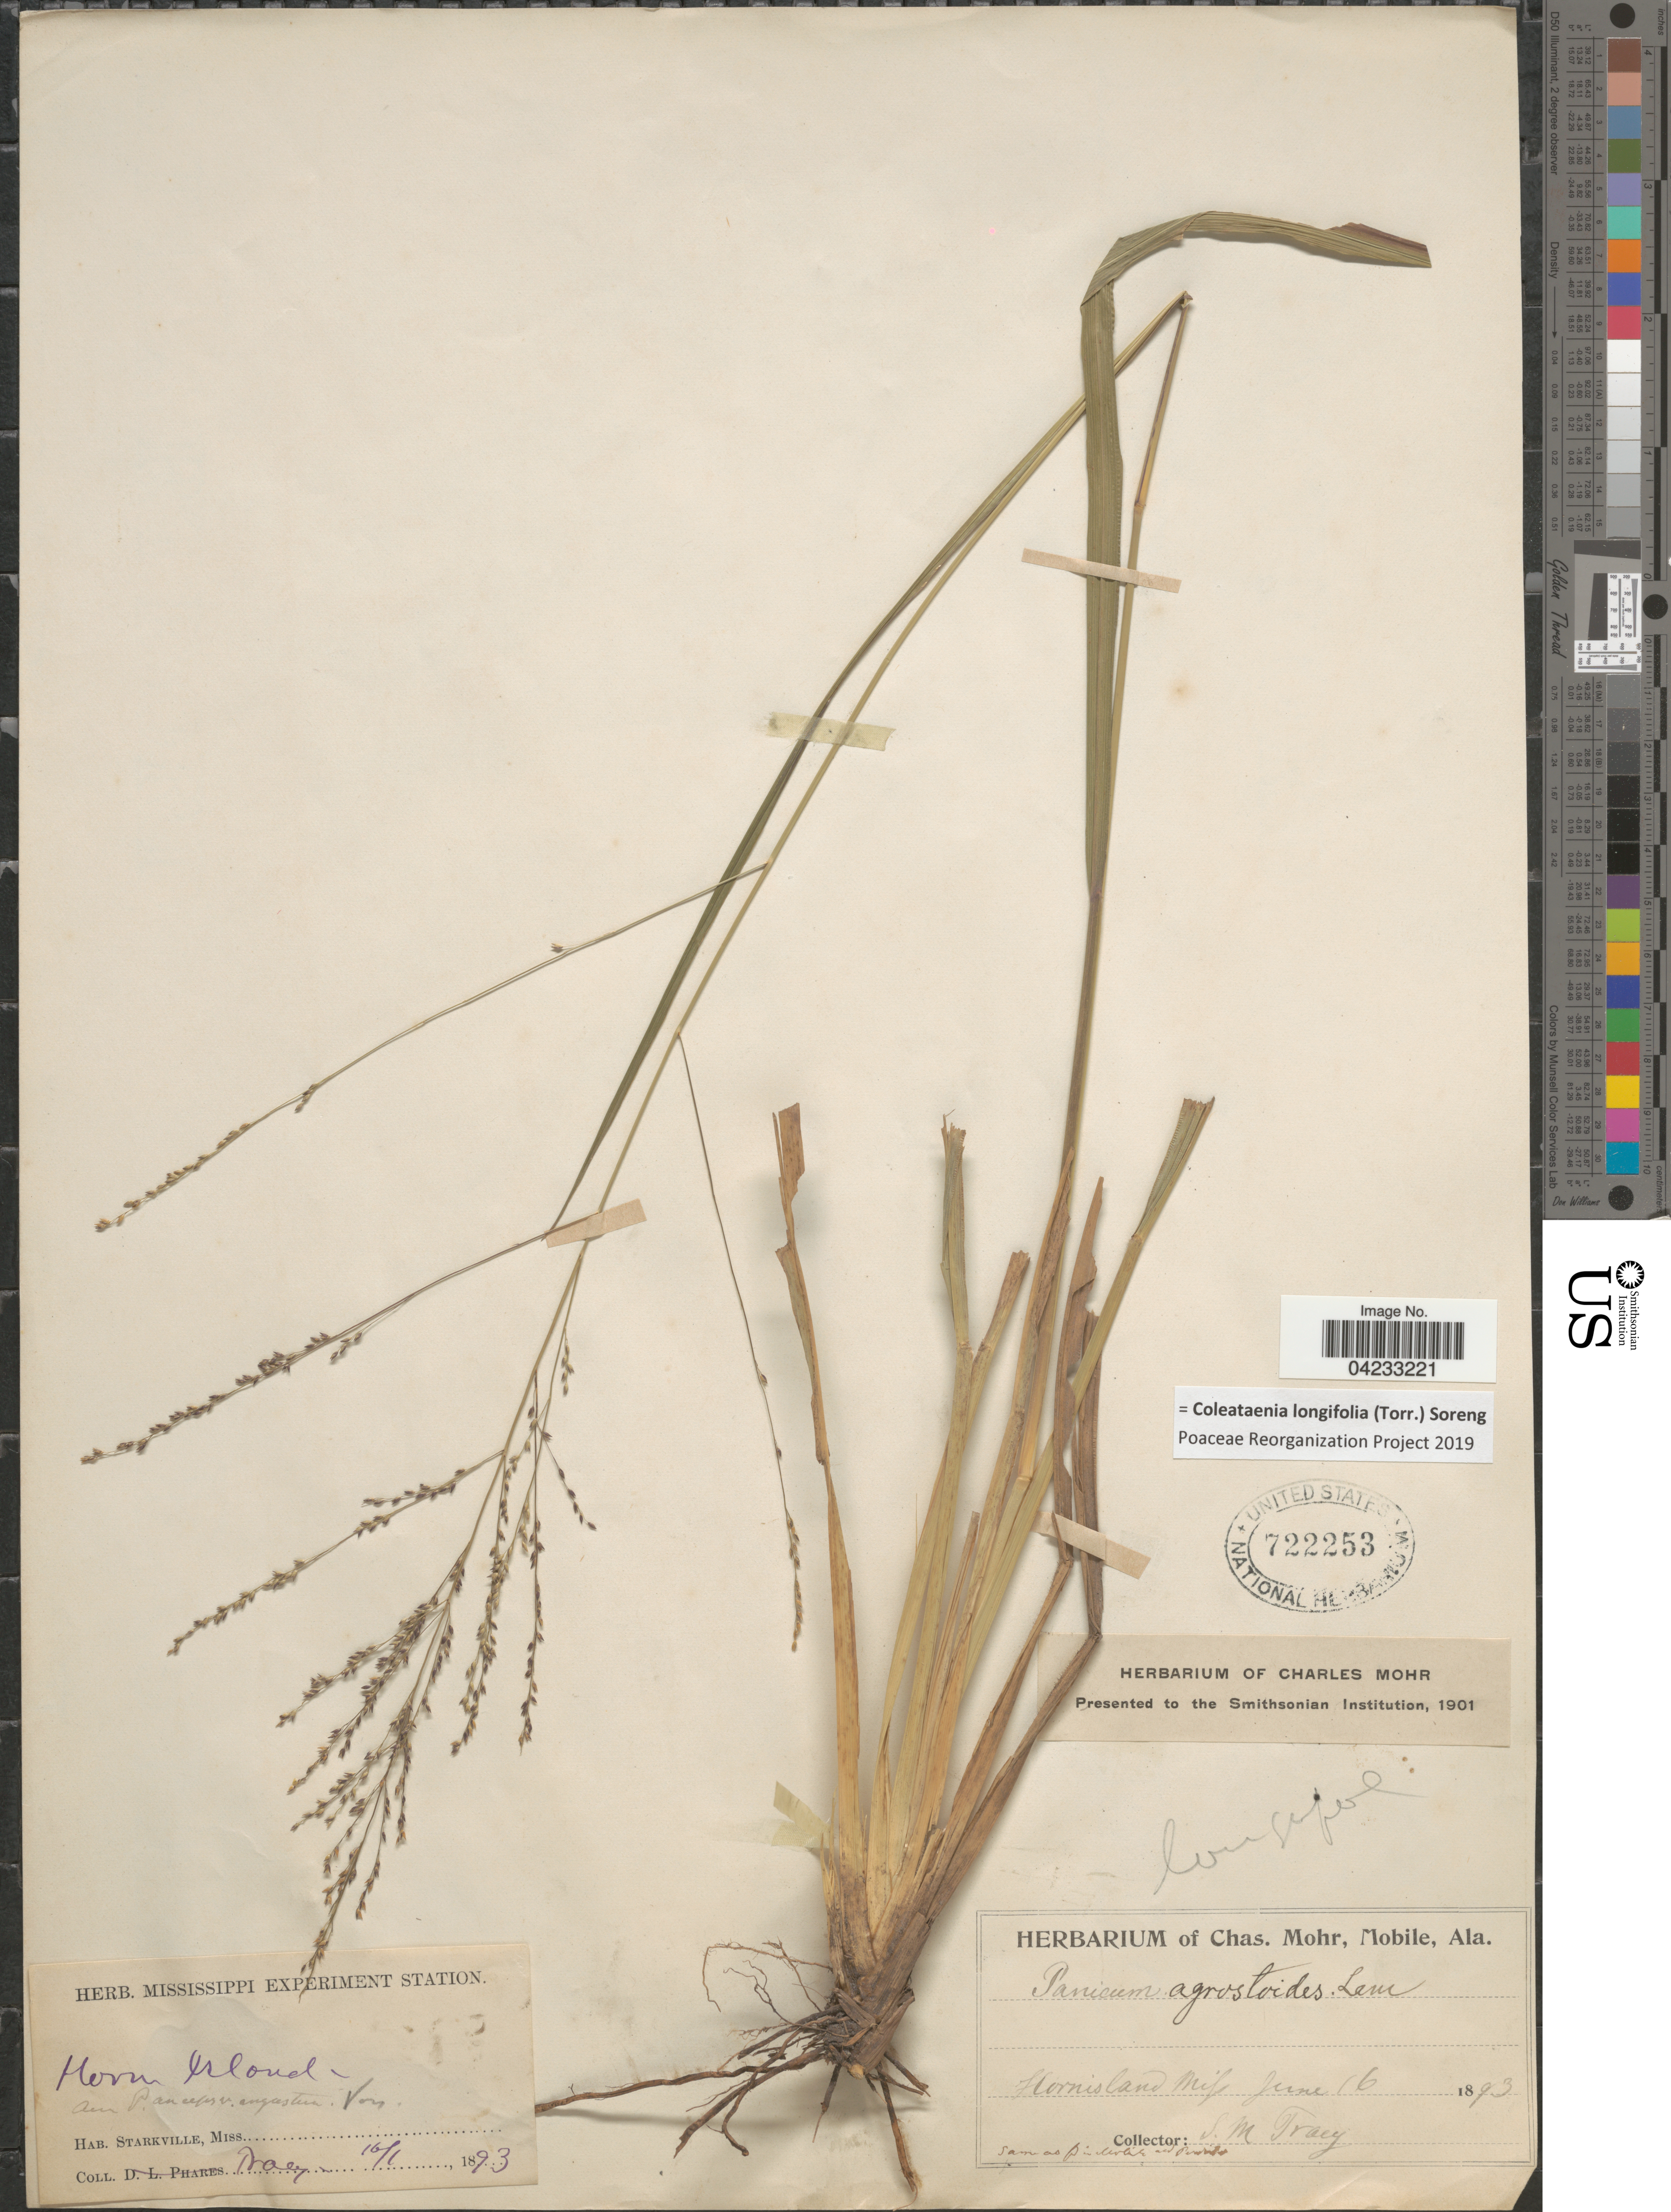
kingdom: Plantae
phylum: Tracheophyta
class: Liliopsida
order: Poales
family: Poaceae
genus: Coleataenia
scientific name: Coleataenia longifolia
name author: (Torr.) Soreng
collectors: S. M. Tracy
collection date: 1893-06-16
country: United States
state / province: Mississippi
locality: Horn Island. Starkville.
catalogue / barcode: US 722253